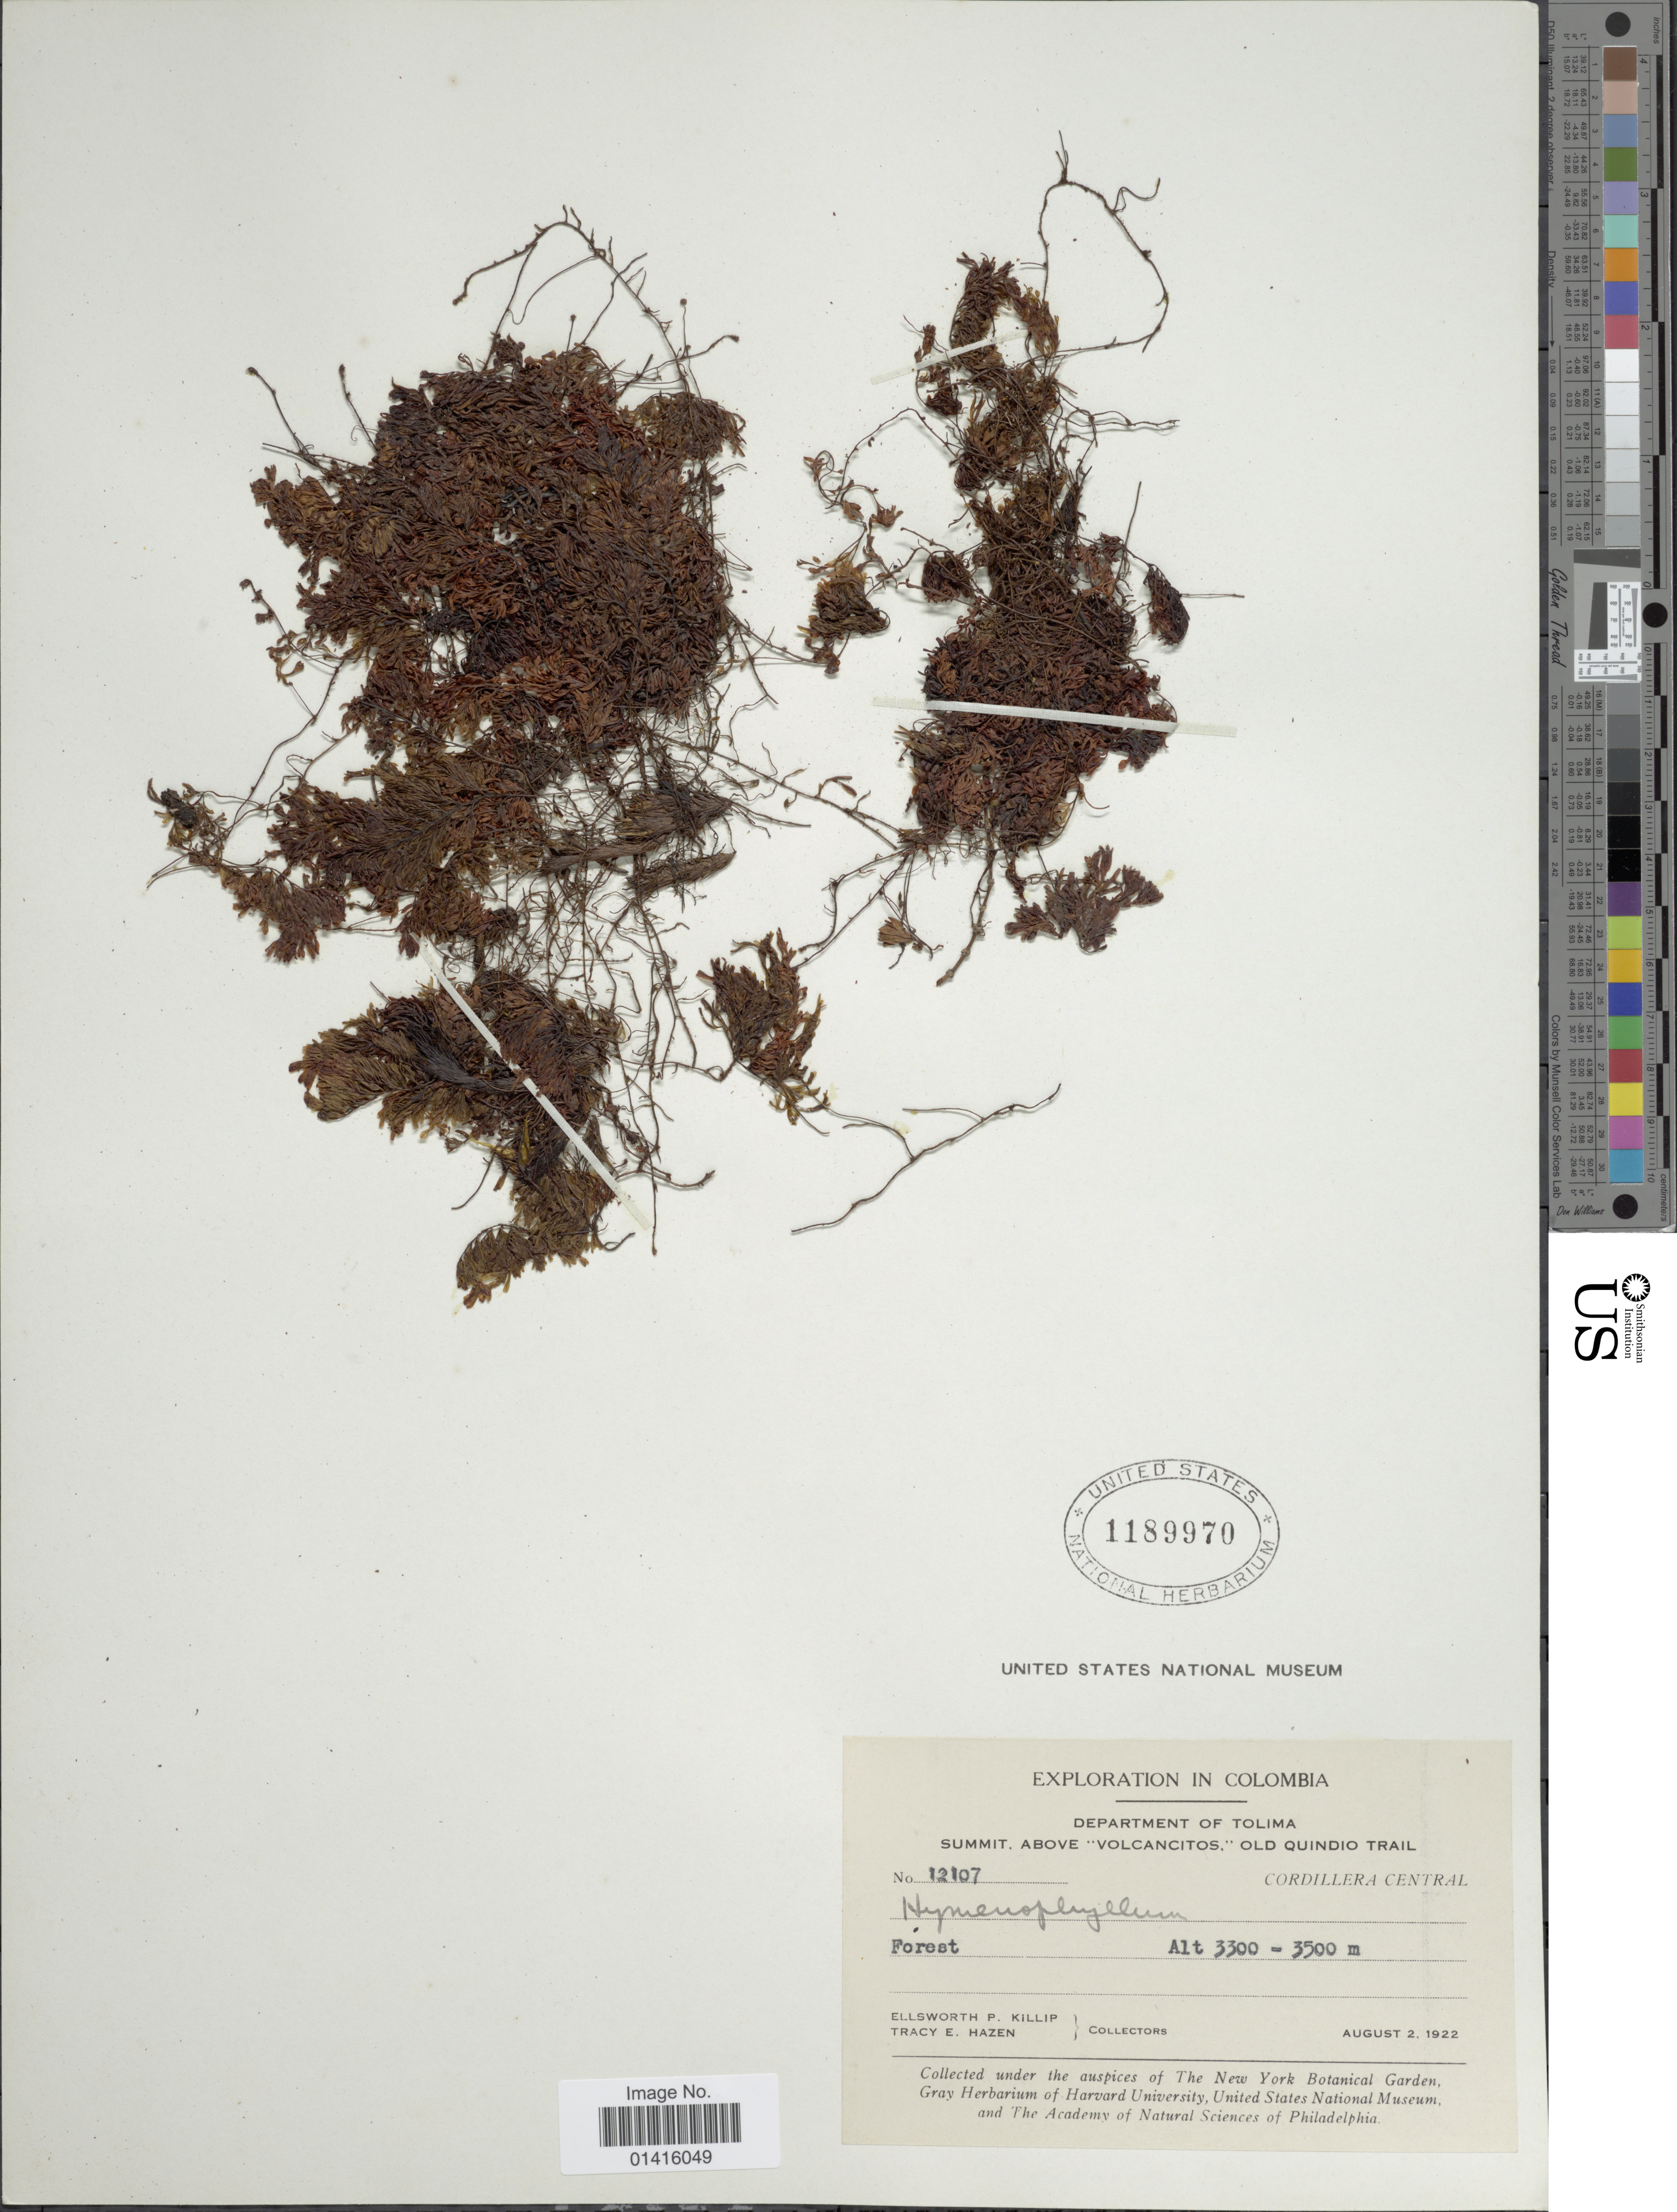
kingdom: Plantae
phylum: Tracheophyta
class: Polypodiopsida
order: Hymenophyllales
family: Hymenophyllaceae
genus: Hymenophyllum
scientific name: Hymenophyllum gollmeri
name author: Bosch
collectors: E. P. Killip & T. E. Hazen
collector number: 12107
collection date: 1922-08-02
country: Colombia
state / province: Tolima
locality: Department of Tolima, Summit above "Volcancitos" Old Quidio Trail, cordillera central,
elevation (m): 3300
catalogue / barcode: US 1189970